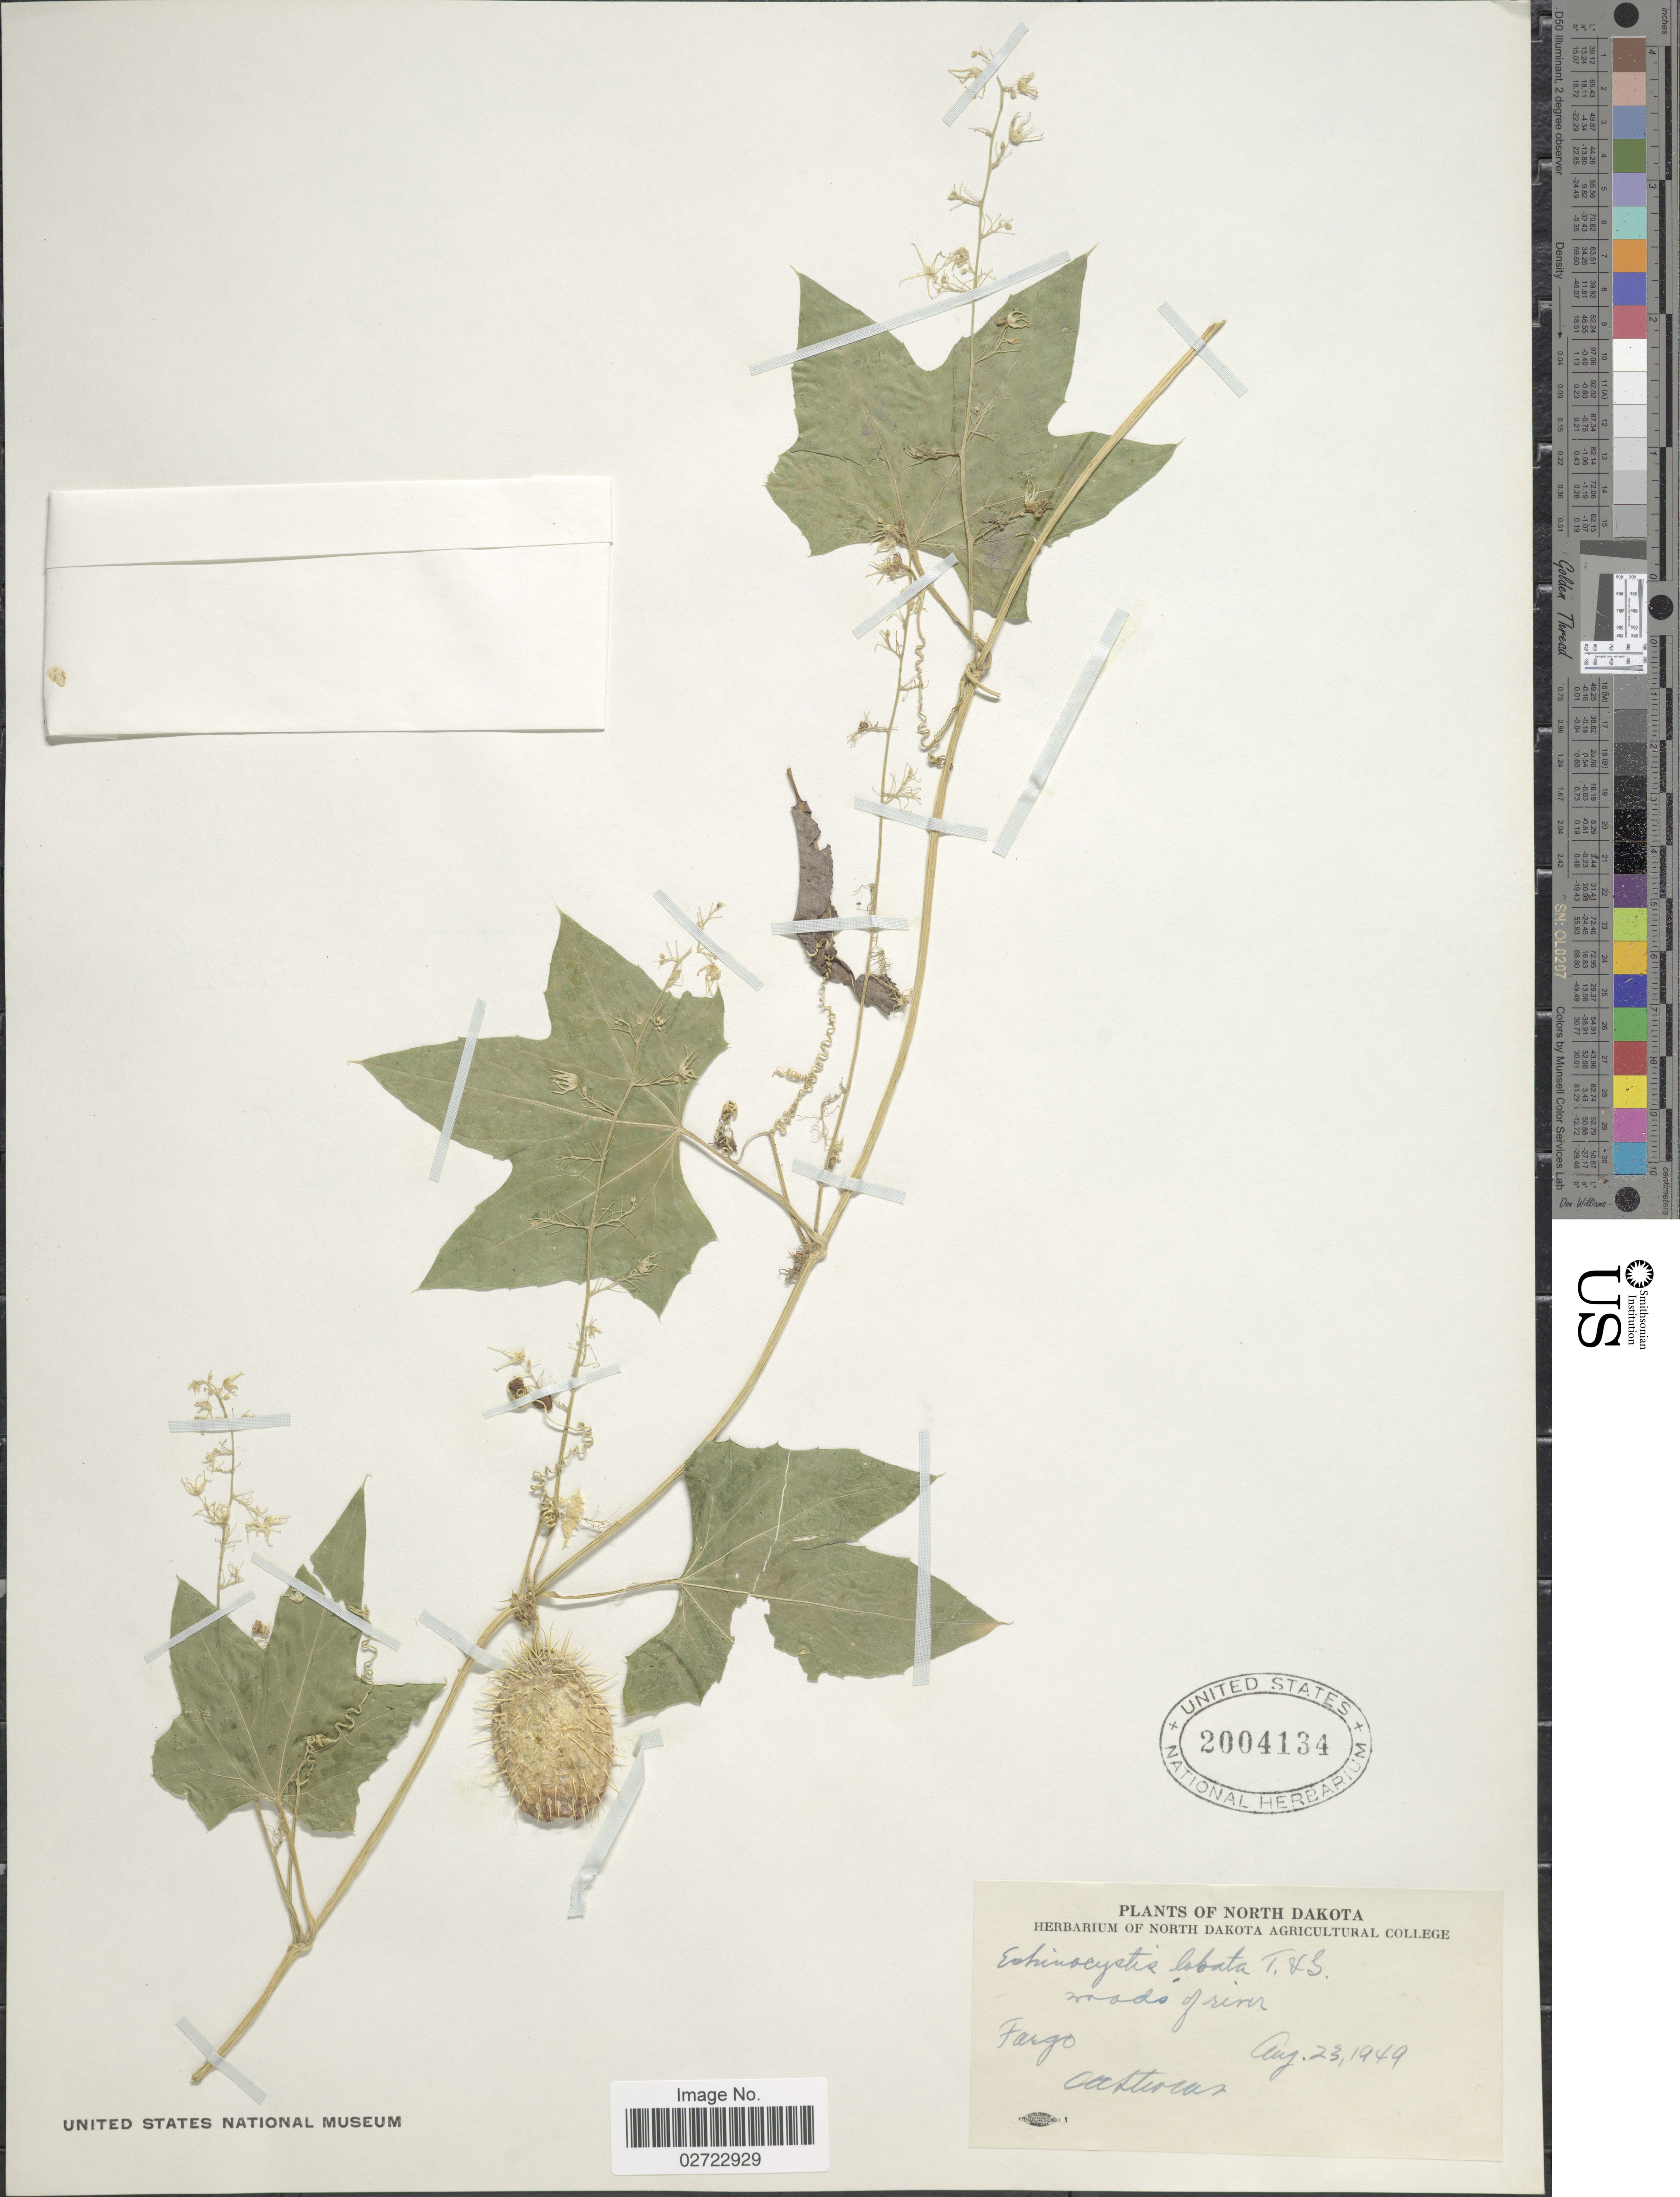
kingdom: Plantae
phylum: Tracheophyta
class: Magnoliopsida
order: Cucurbitales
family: Cucurbitaceae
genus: Echinocystis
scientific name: Echinocystis lobata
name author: (Michx.) Torr. & A. Gray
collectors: C. Stevens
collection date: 1949-08-23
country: United States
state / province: North Dakota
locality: Fargo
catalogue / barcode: US 2004134